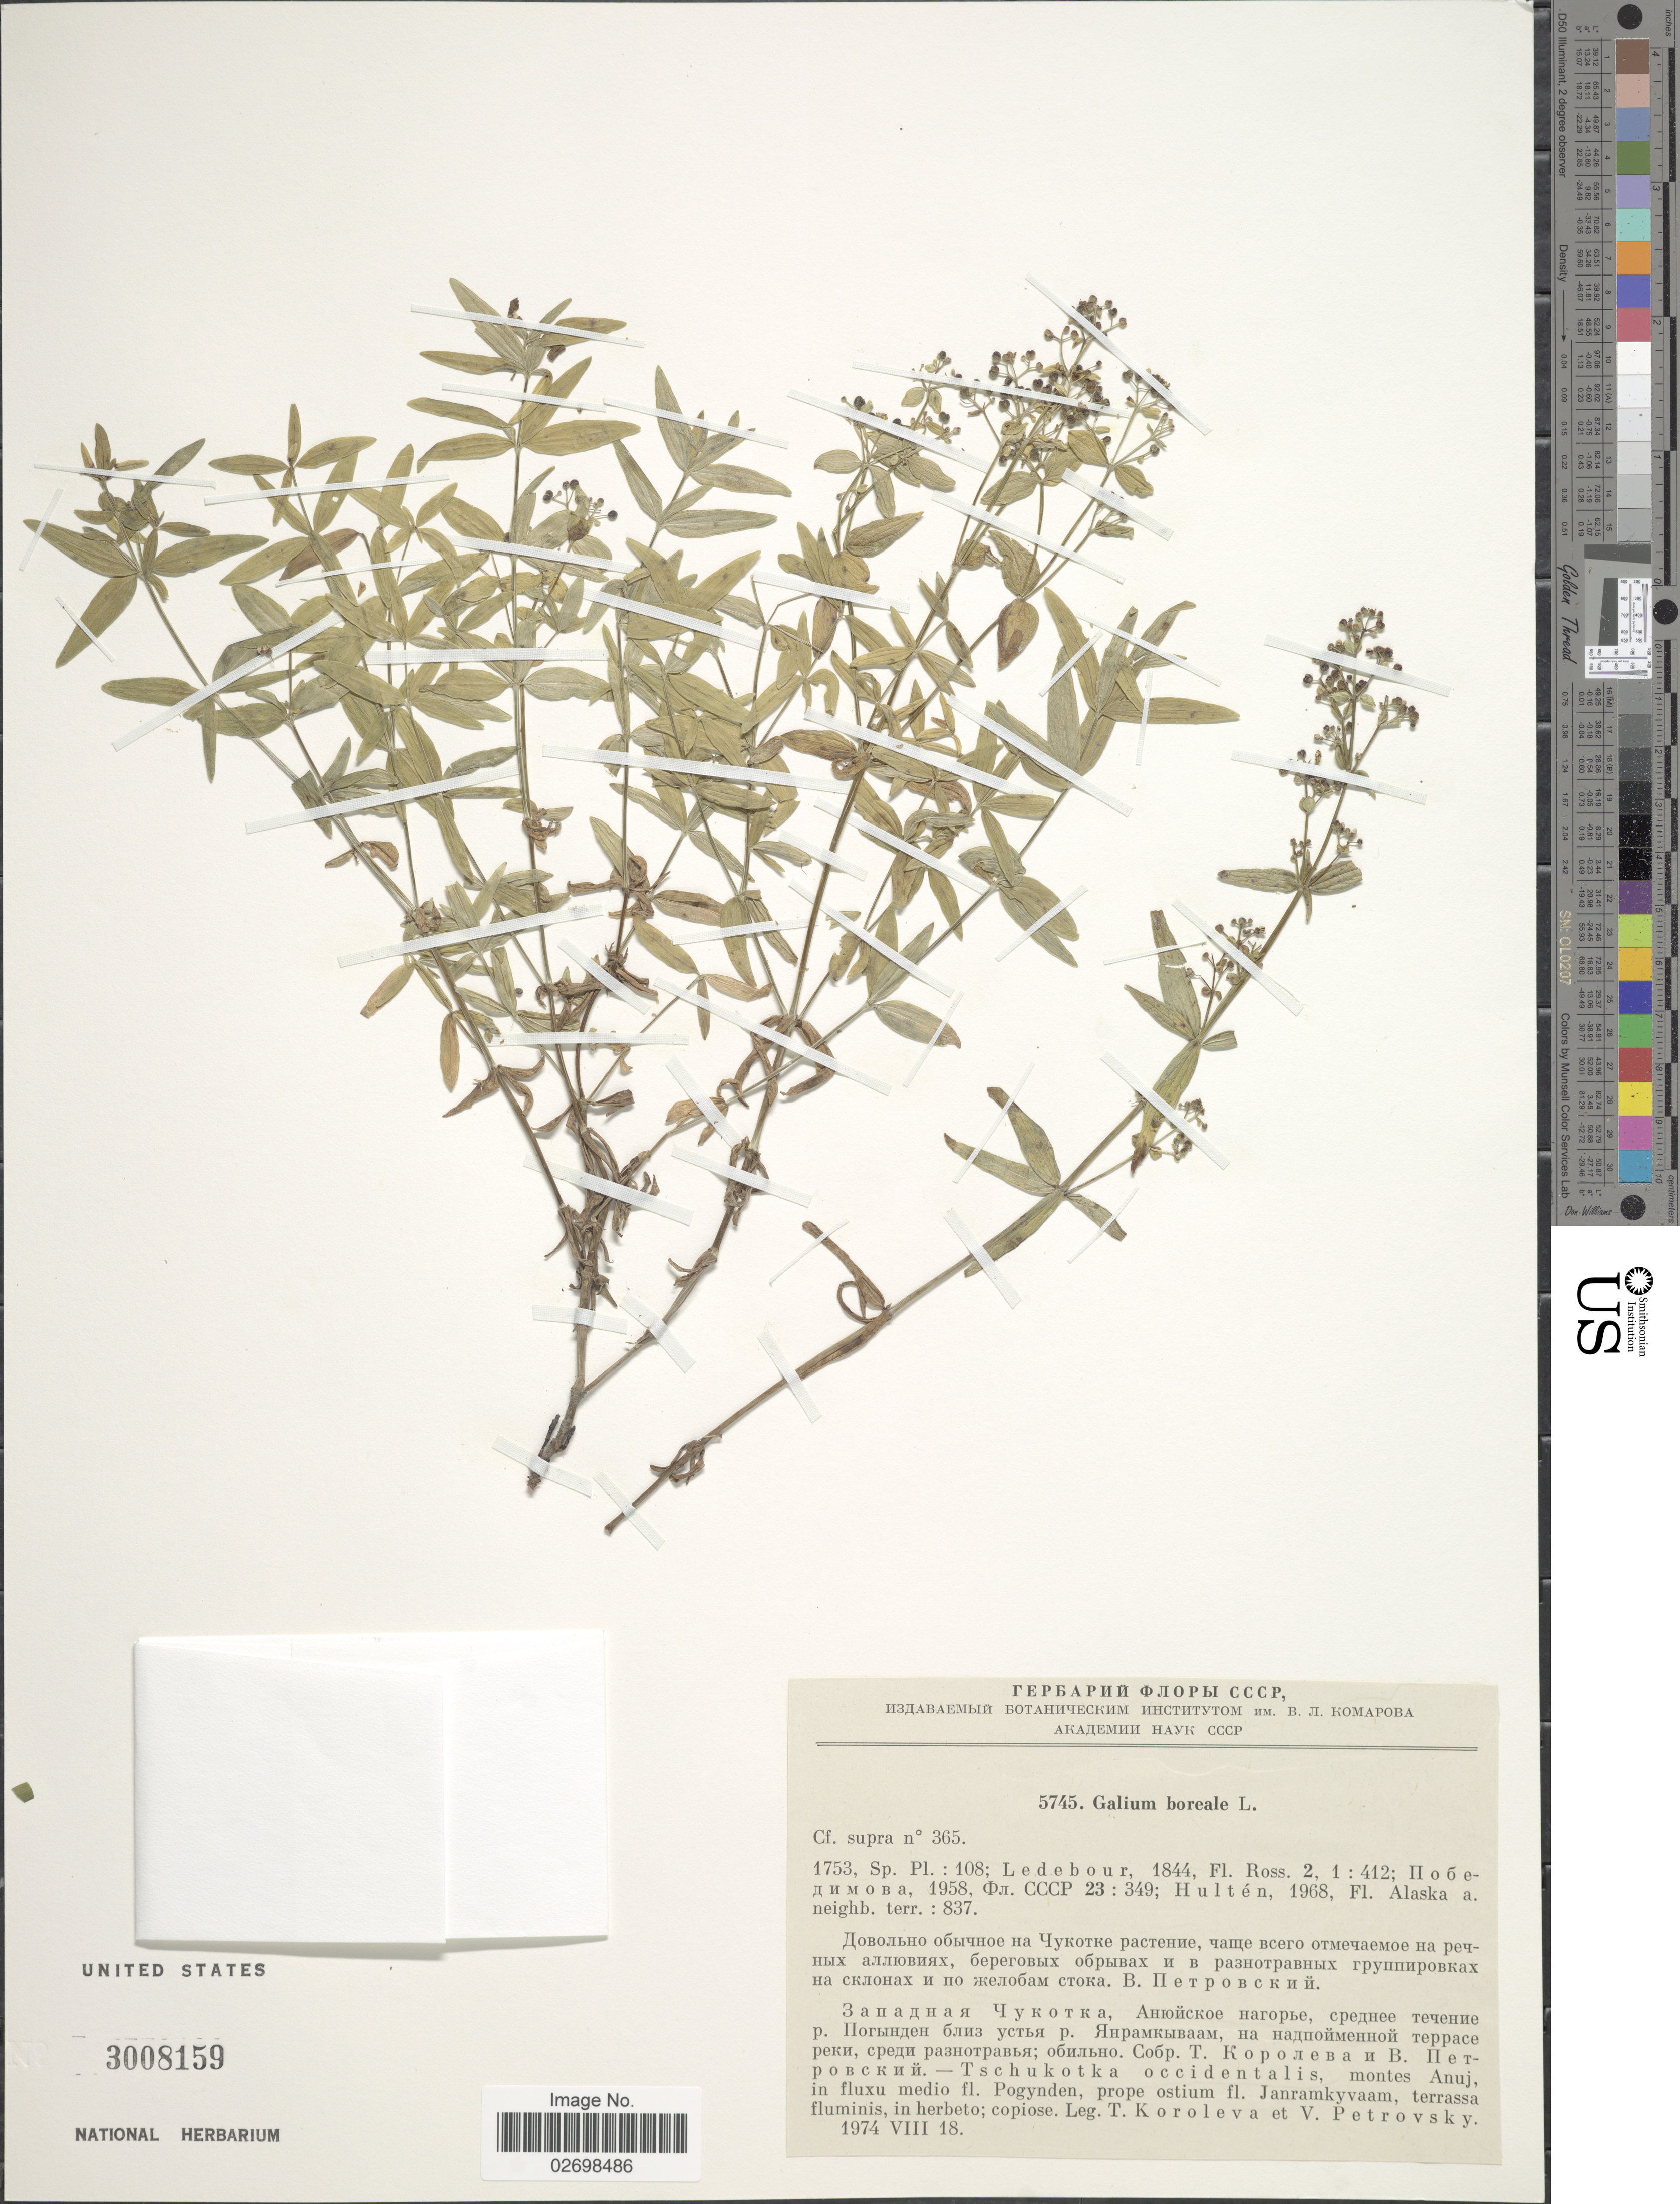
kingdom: Plantae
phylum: Tracheophyta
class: Magnoliopsida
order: Gentianales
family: Rubiaceae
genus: Galium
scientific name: Galium boreale L.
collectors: T. Koroleva & V. Petrovsky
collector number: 5745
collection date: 1974-08-18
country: Russian Federation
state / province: Chukotka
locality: Tschukotka occidentalis, montes Anuj, in fluxu medio fl. Pogynden, prope ostium fl. Janramkyvaam, terrasa fluminis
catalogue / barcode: US 3008159